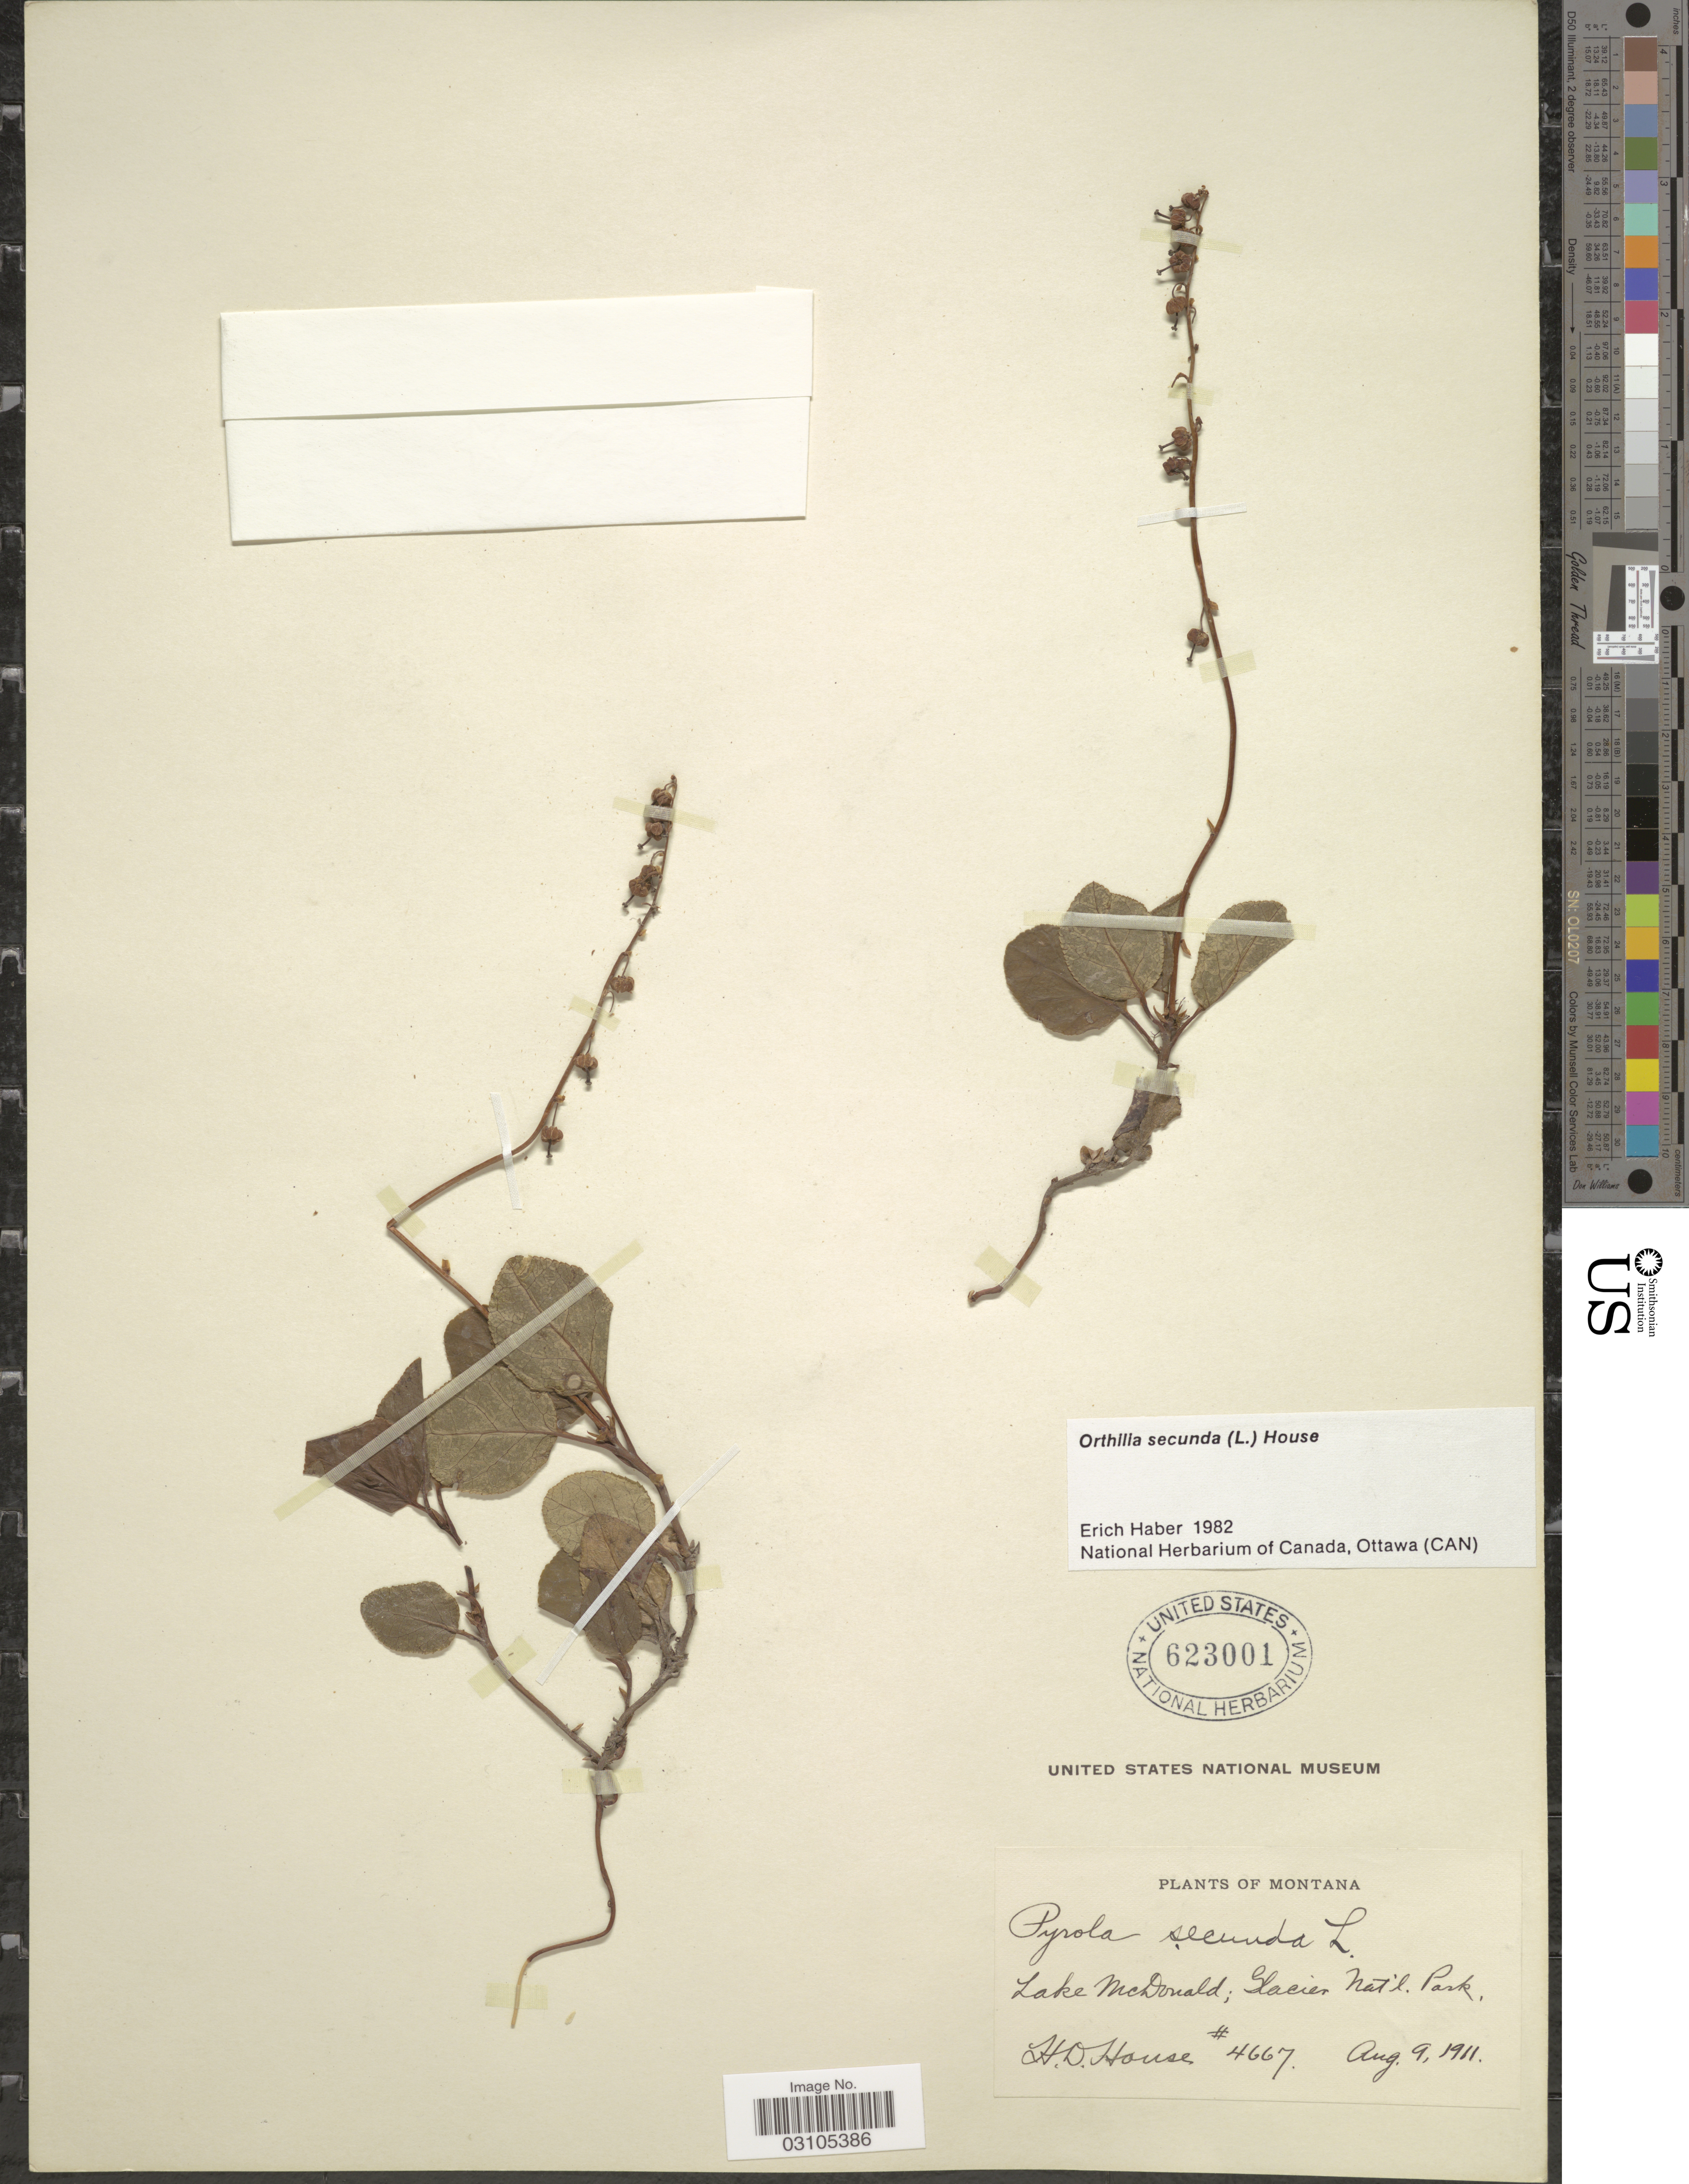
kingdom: Plantae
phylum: Tracheophyta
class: Magnoliopsida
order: Ericales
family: Ericaceae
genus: Orthilia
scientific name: Orthilia secunda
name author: (L.) House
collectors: H. D. House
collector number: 4667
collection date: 1911-08-09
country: United States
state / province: Montana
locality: Lake McDonald; Glacier Nat'l. Park.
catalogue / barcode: US 623001